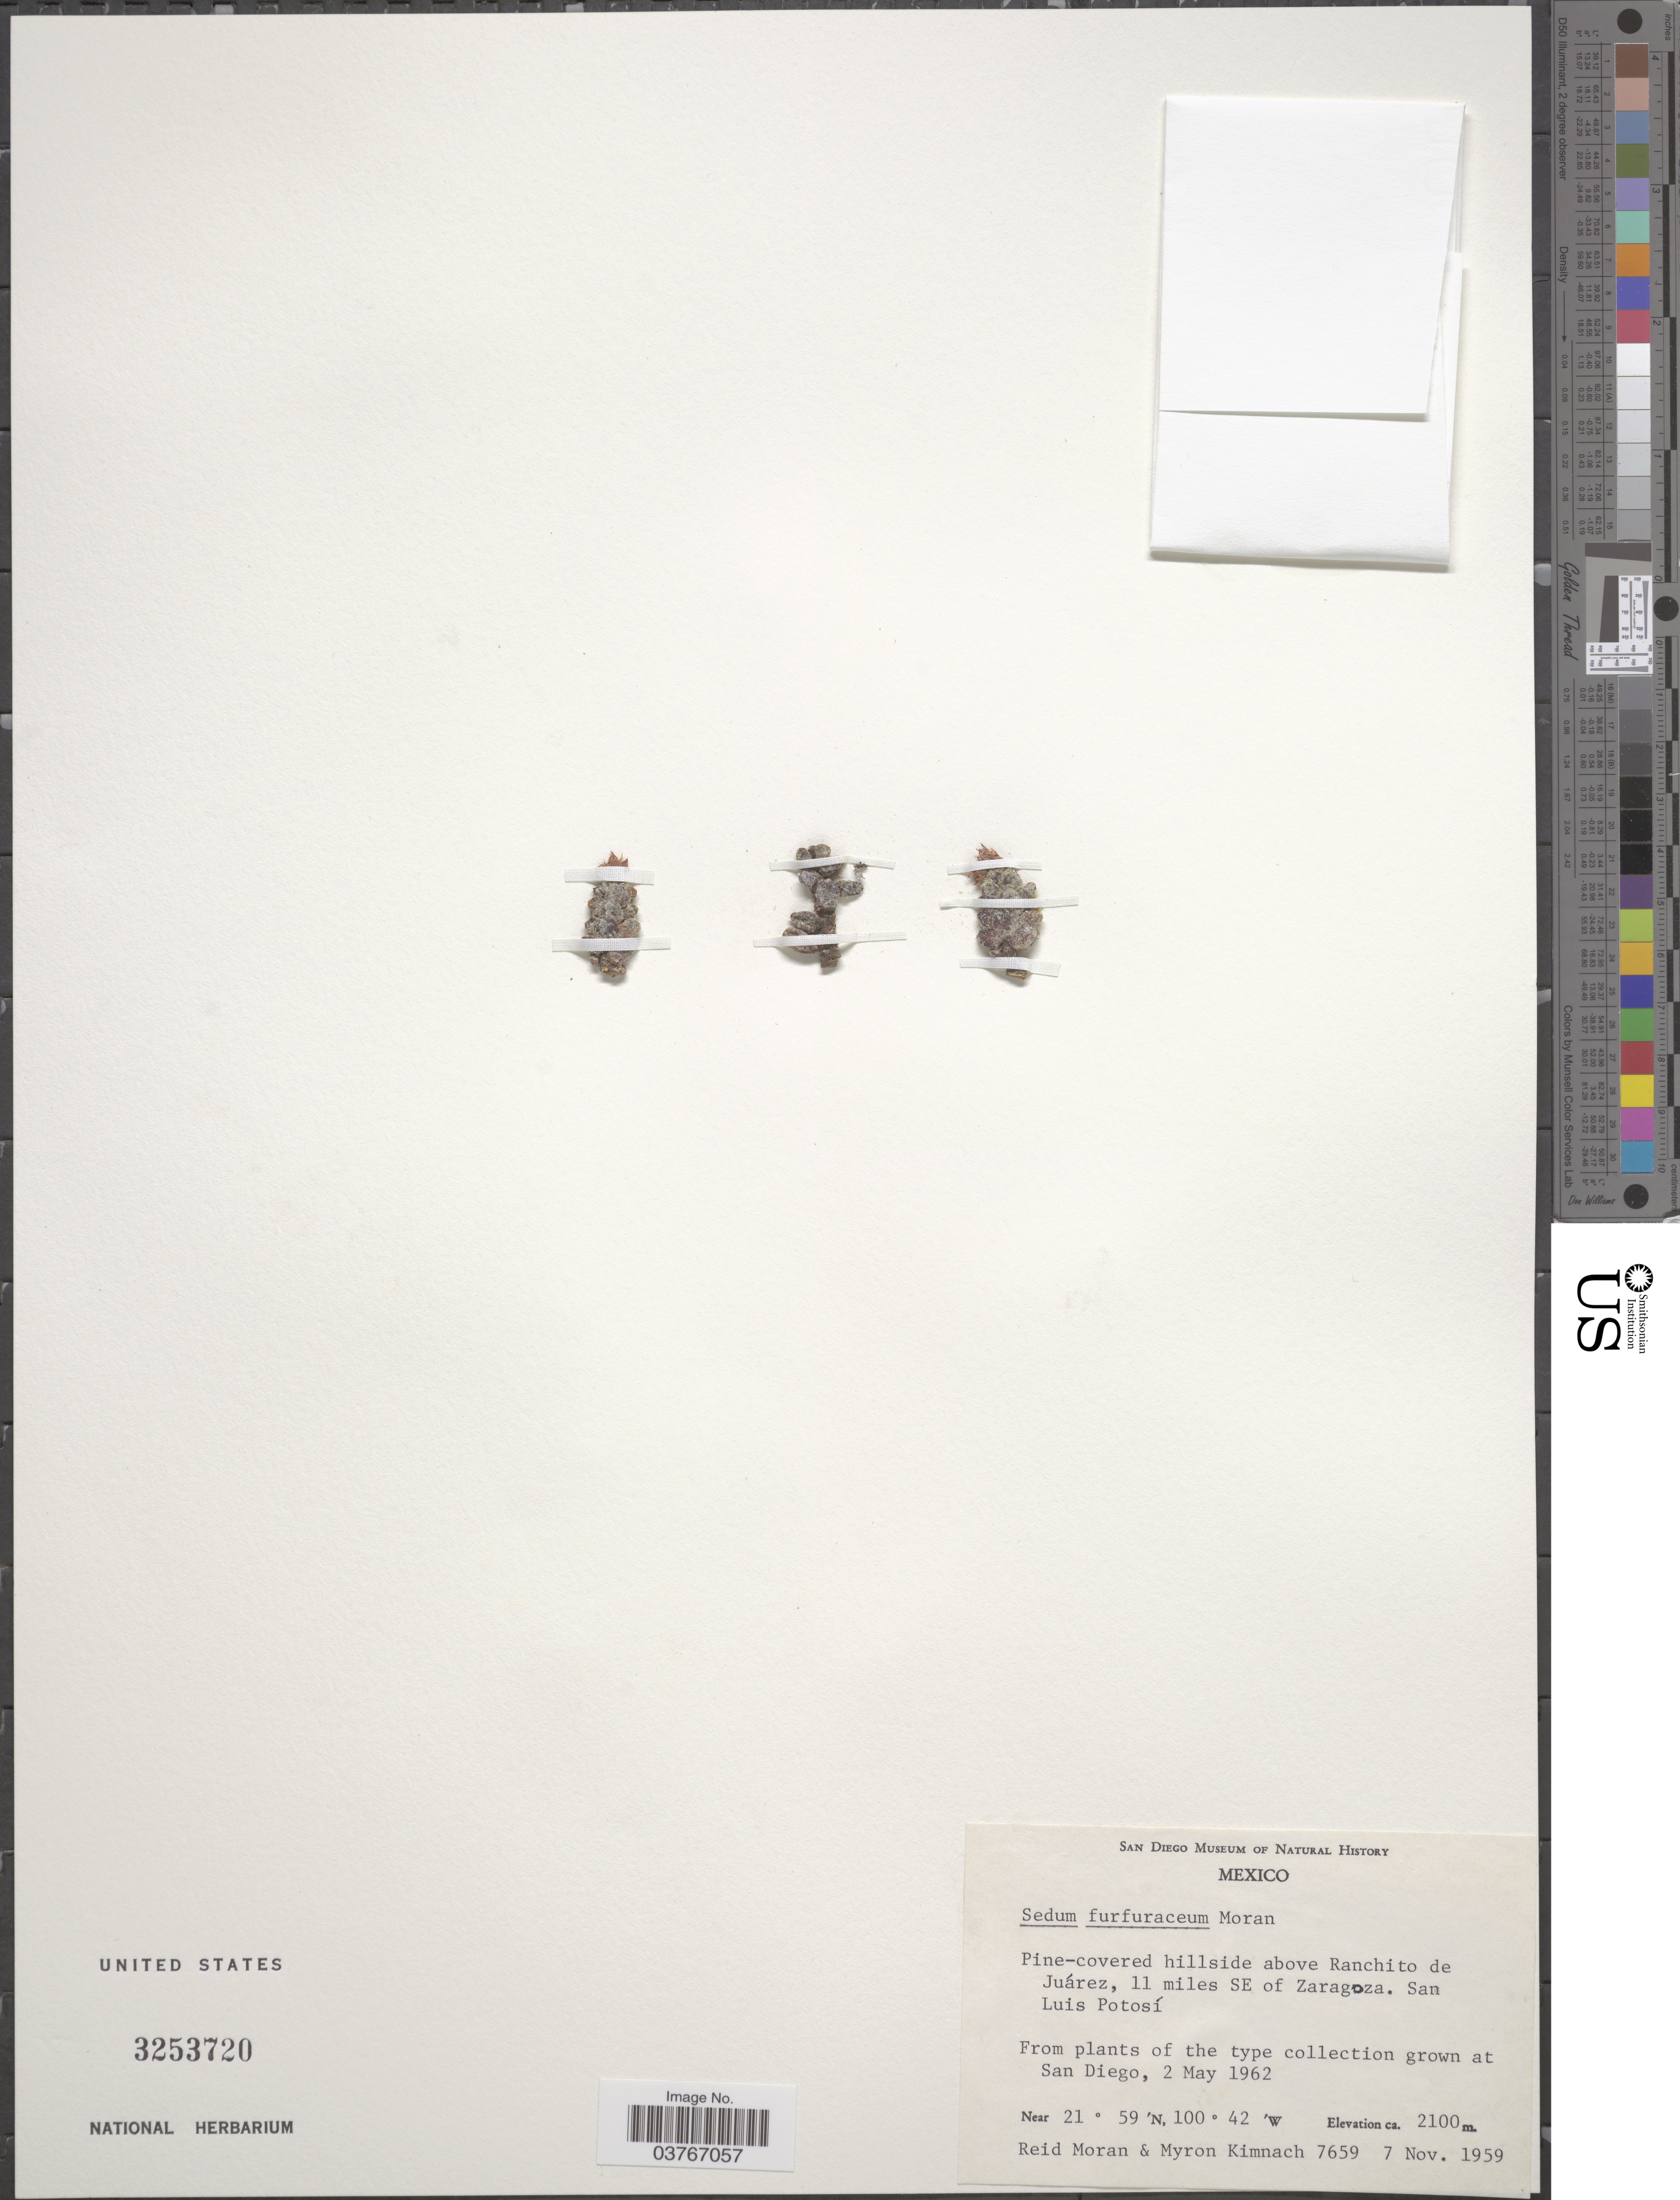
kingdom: Plantae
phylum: Tracheophyta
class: Magnoliopsida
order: Saxifragales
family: Crassulaceae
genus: Sedum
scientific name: Sedum furfuraceum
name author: Moran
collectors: R. Moran & M. W. Kimnach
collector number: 7659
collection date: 1959-11-07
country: Mexico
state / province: San Luis Potosí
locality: Pine-covered hillside above Ranchito de Juárez, 11 miles SE of Zaragoza.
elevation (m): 2100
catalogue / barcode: US 3253720